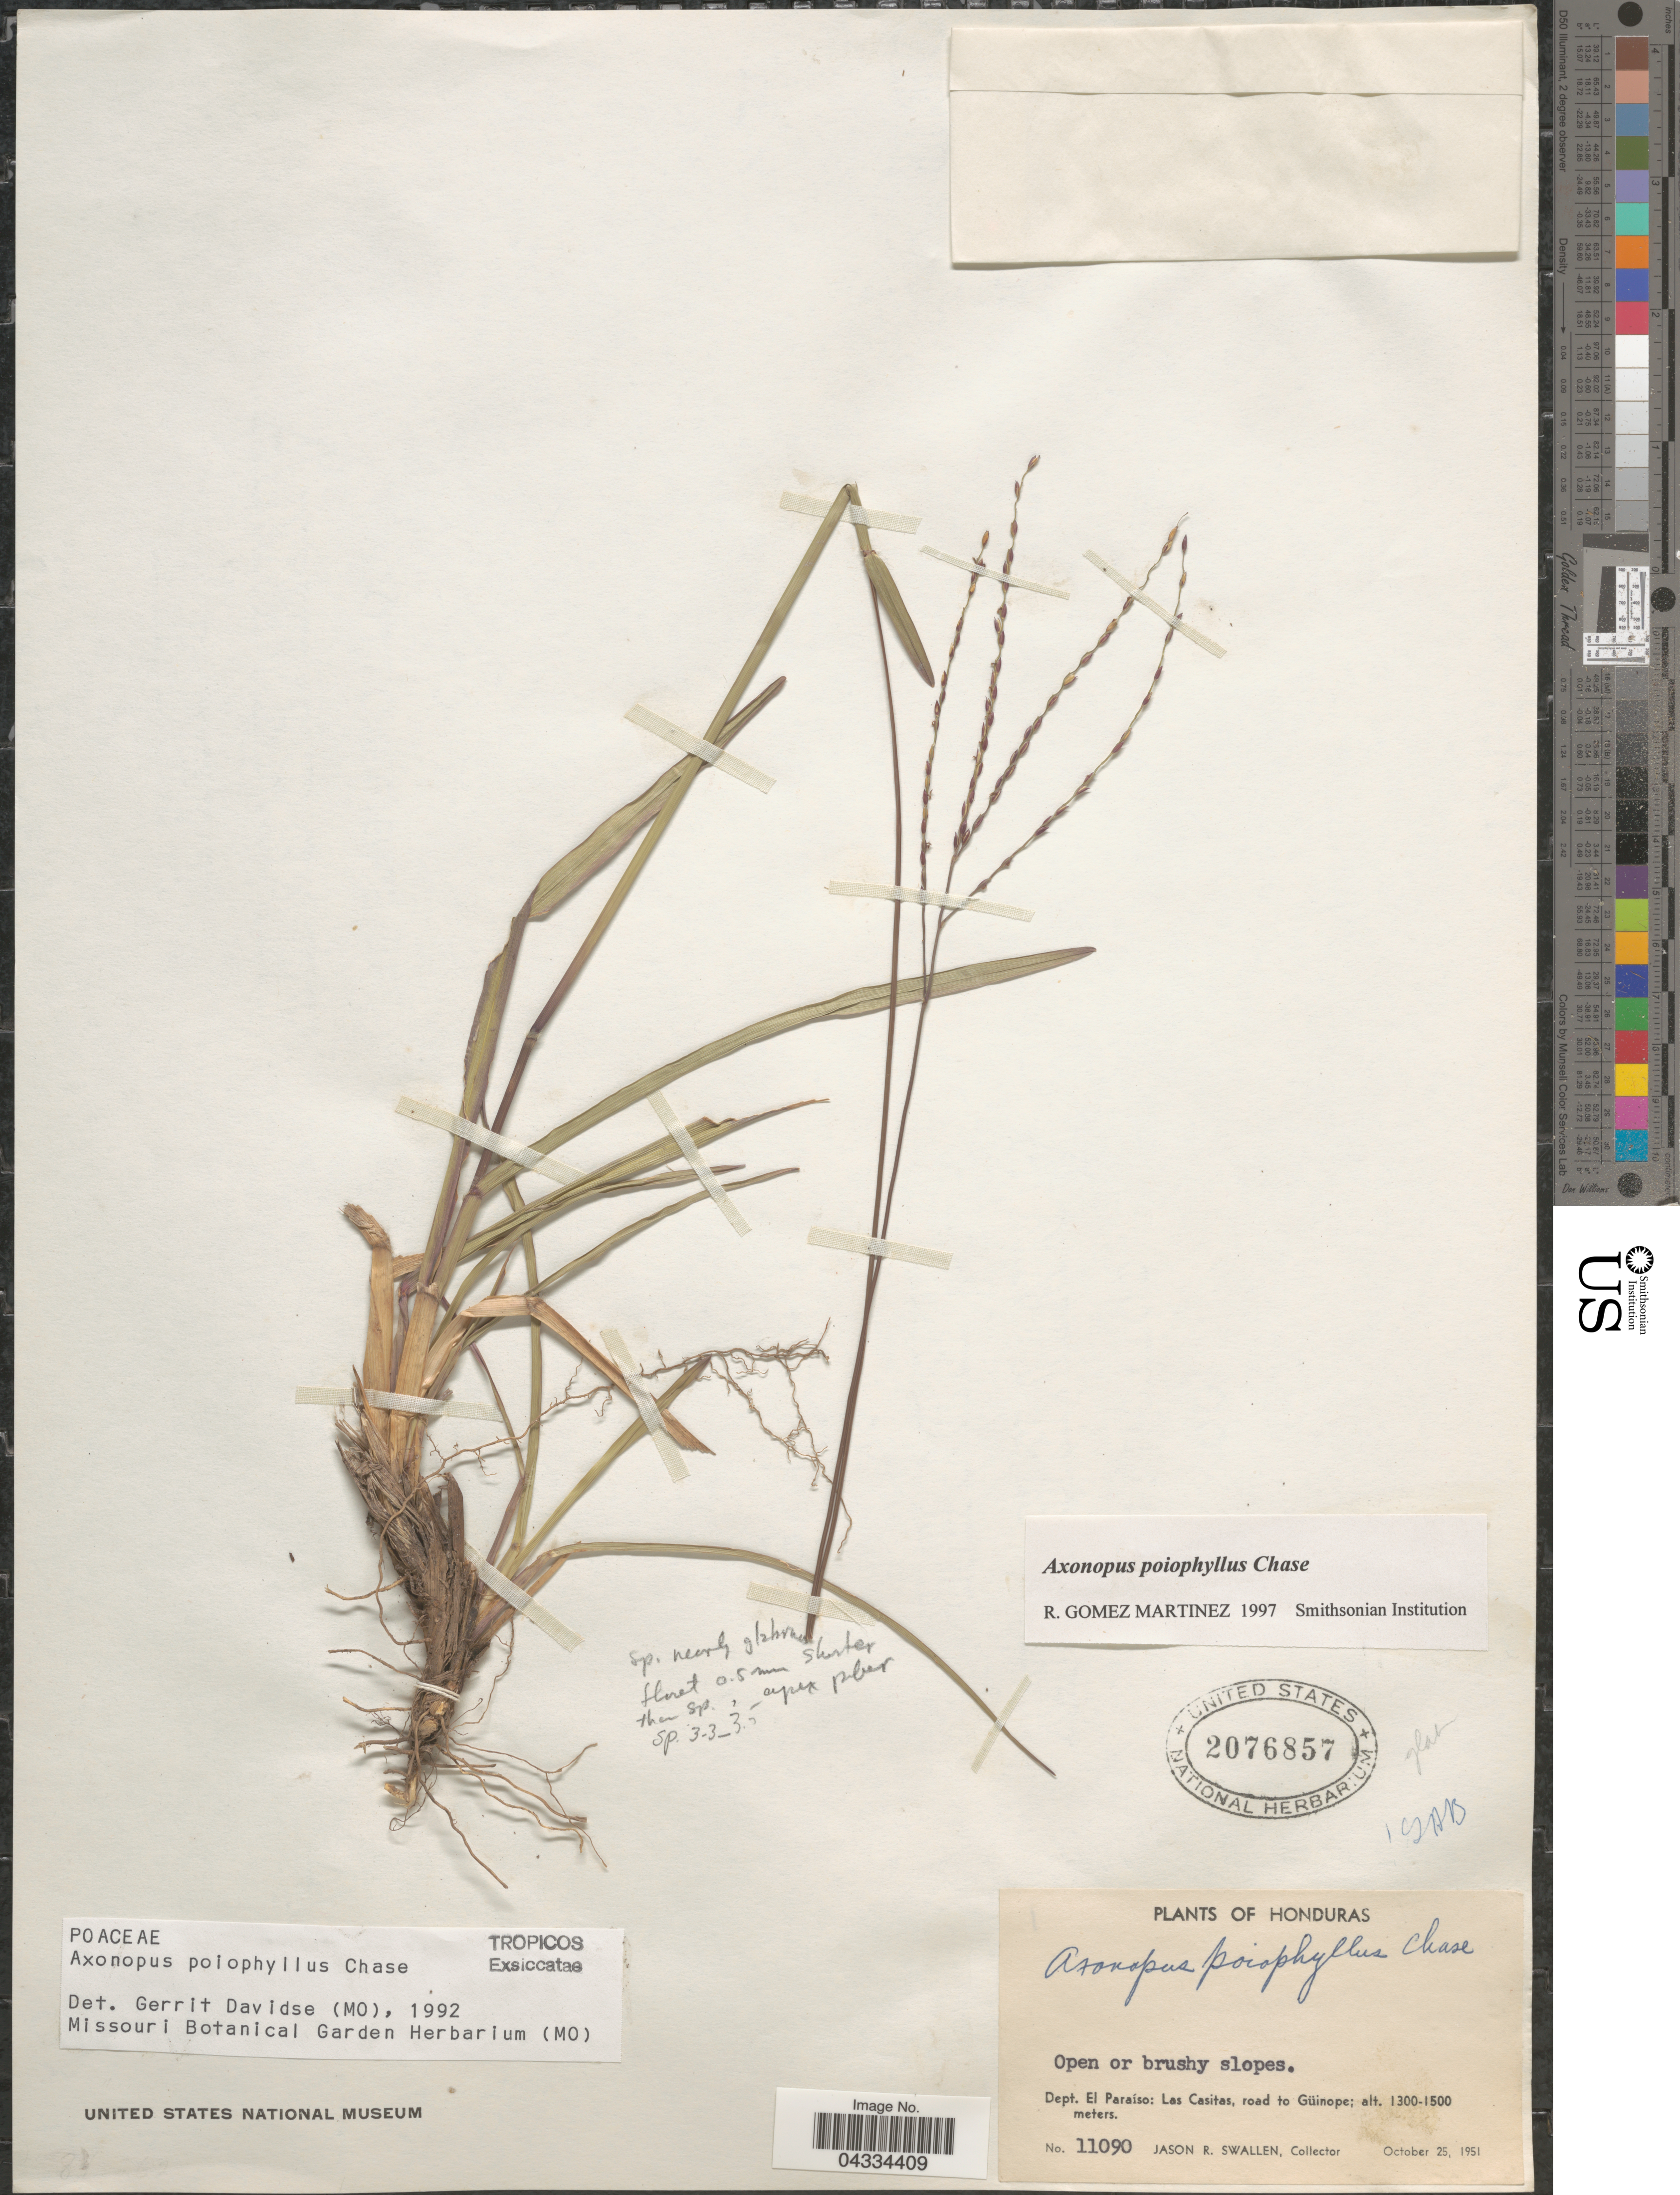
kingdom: Plantae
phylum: Tracheophyta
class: Liliopsida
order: Poales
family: Poaceae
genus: Axonopus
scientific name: Axonopus poiophyllus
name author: Chase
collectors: J. R. Swallen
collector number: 11090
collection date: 1951-10-25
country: Honduras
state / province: El Paraiso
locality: Dept. El Paraíso: Las Casitas, road to Güinope.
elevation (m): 1300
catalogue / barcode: US 2076857